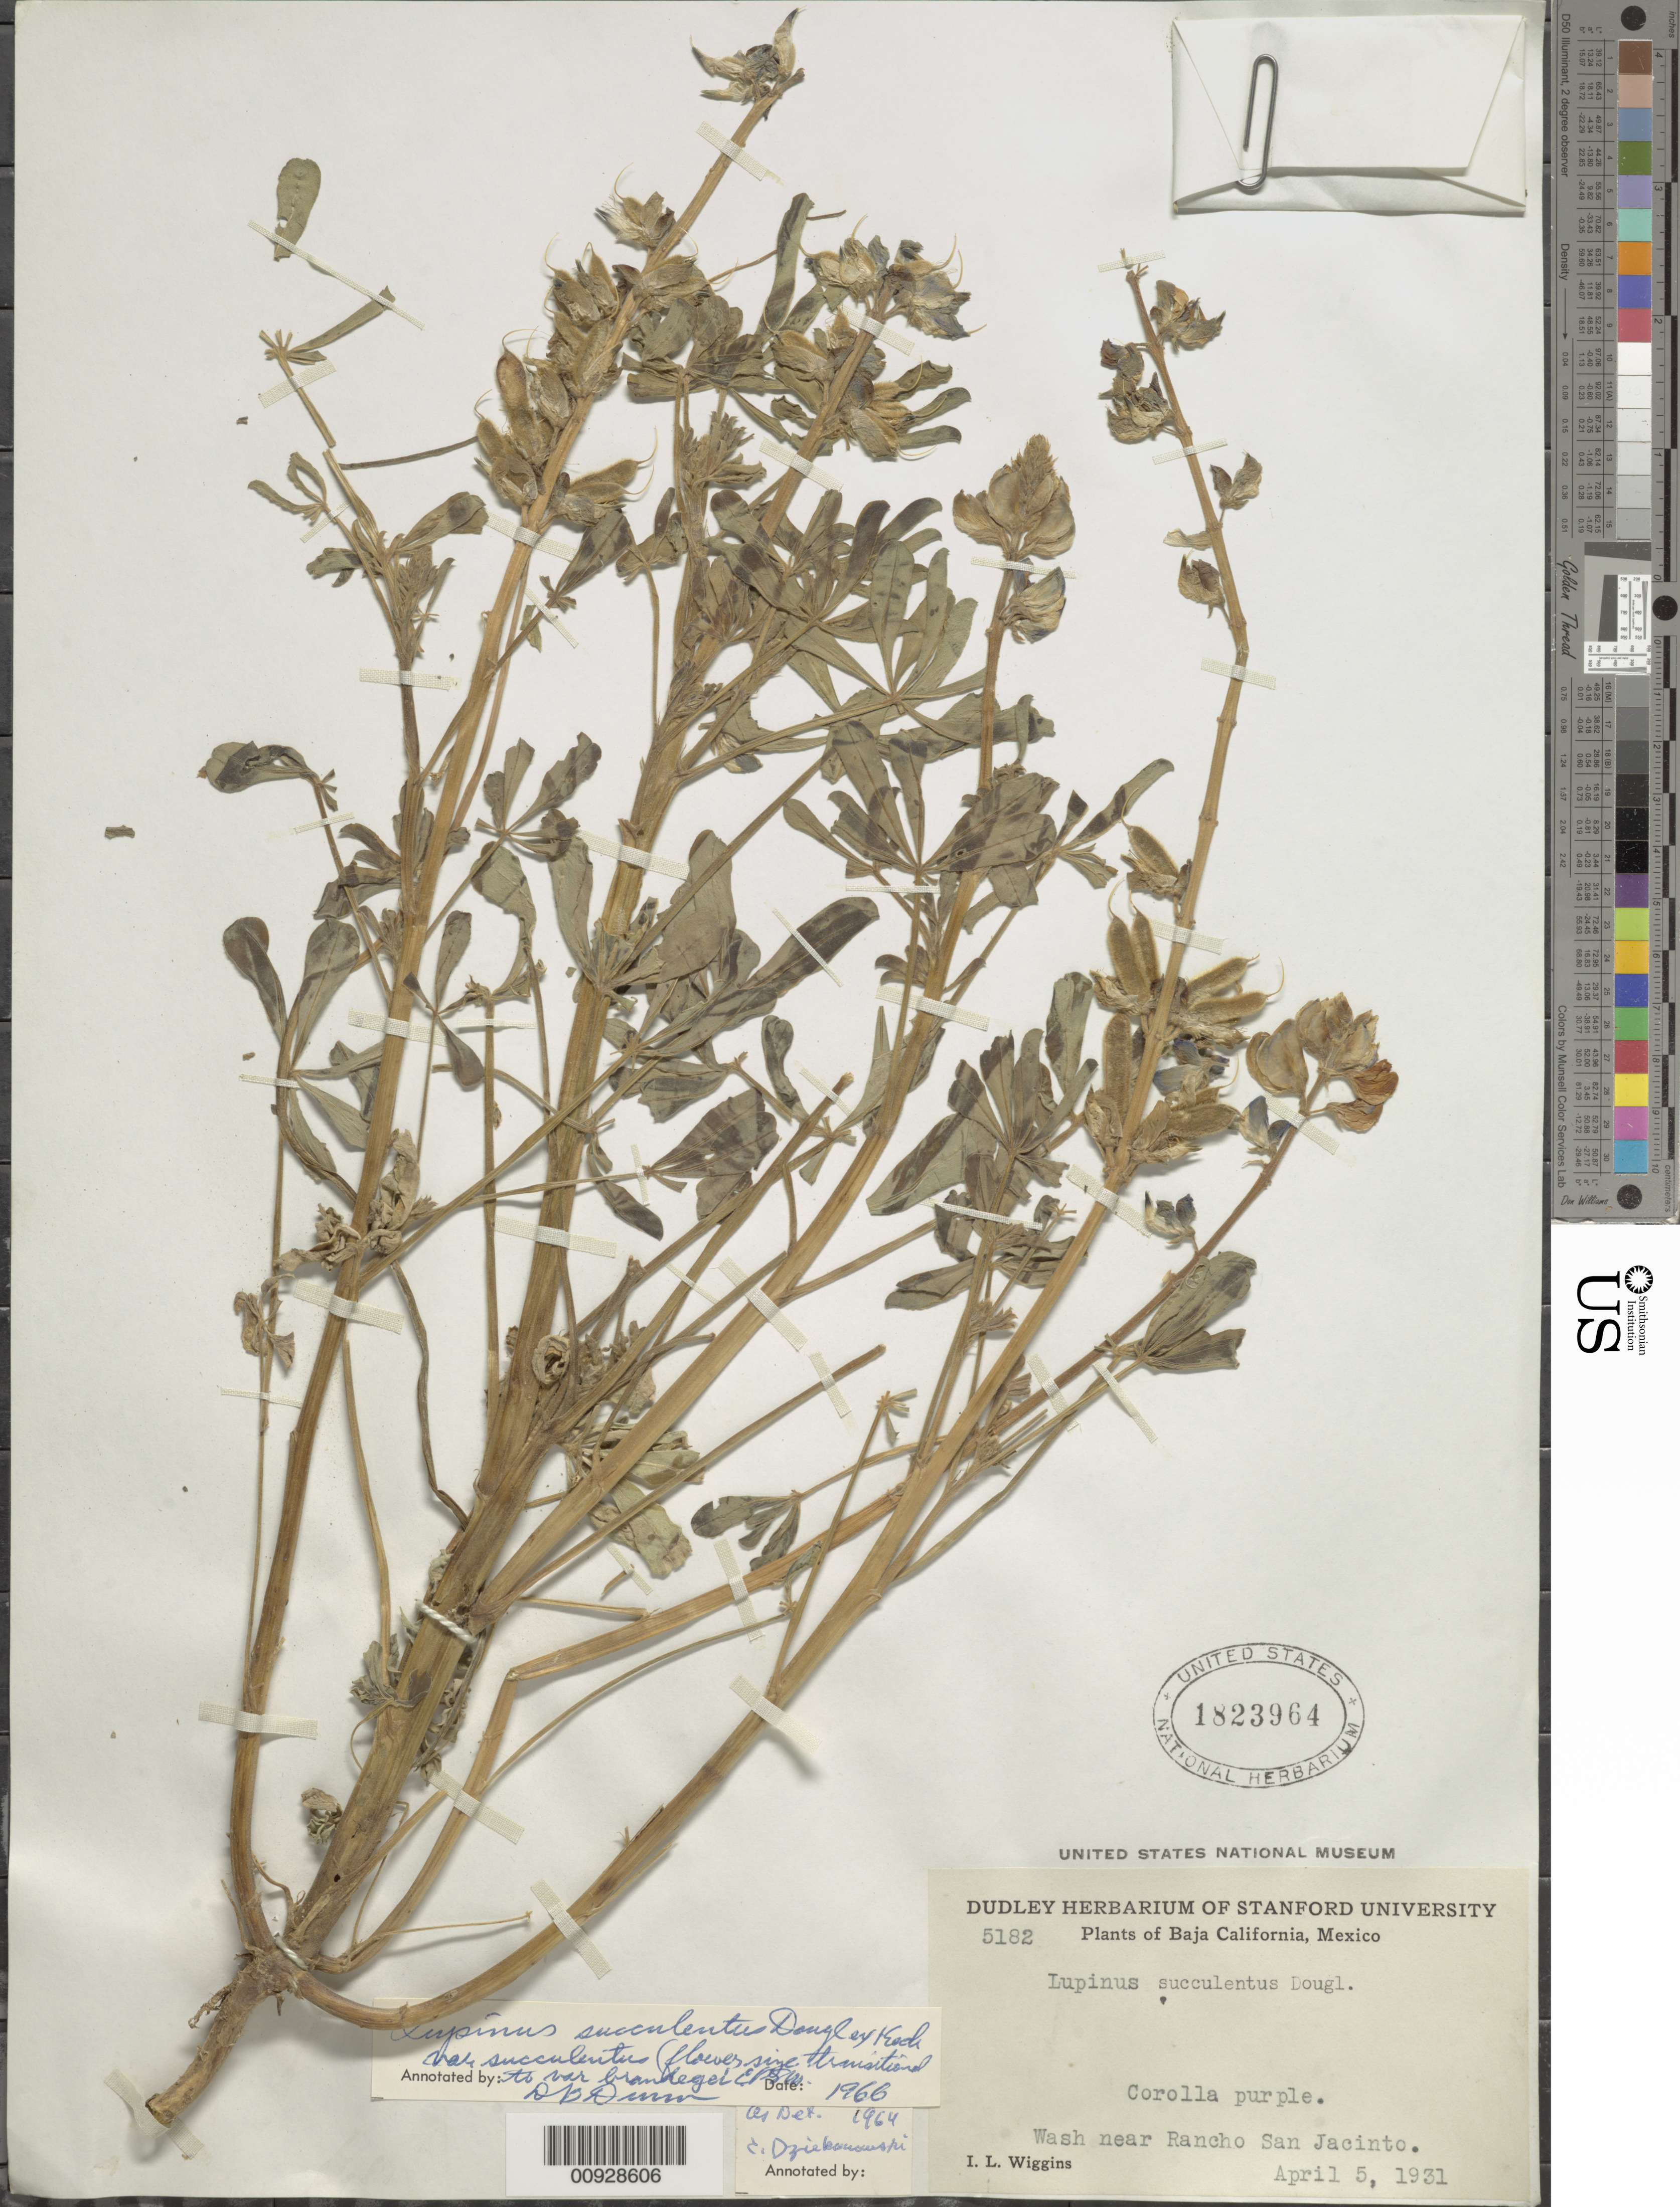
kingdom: Plantae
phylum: Tracheophyta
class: Magnoliopsida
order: Fabales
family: Fabaceae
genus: Lupinus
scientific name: Lupinus succulentus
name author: Douglas ex K. Koch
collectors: I. L. Wiggins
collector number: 5182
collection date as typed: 05 Apr 1931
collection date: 1931-04-05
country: Mexico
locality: Near Rancho San Jacinto.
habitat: Wash.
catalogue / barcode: US 1823964